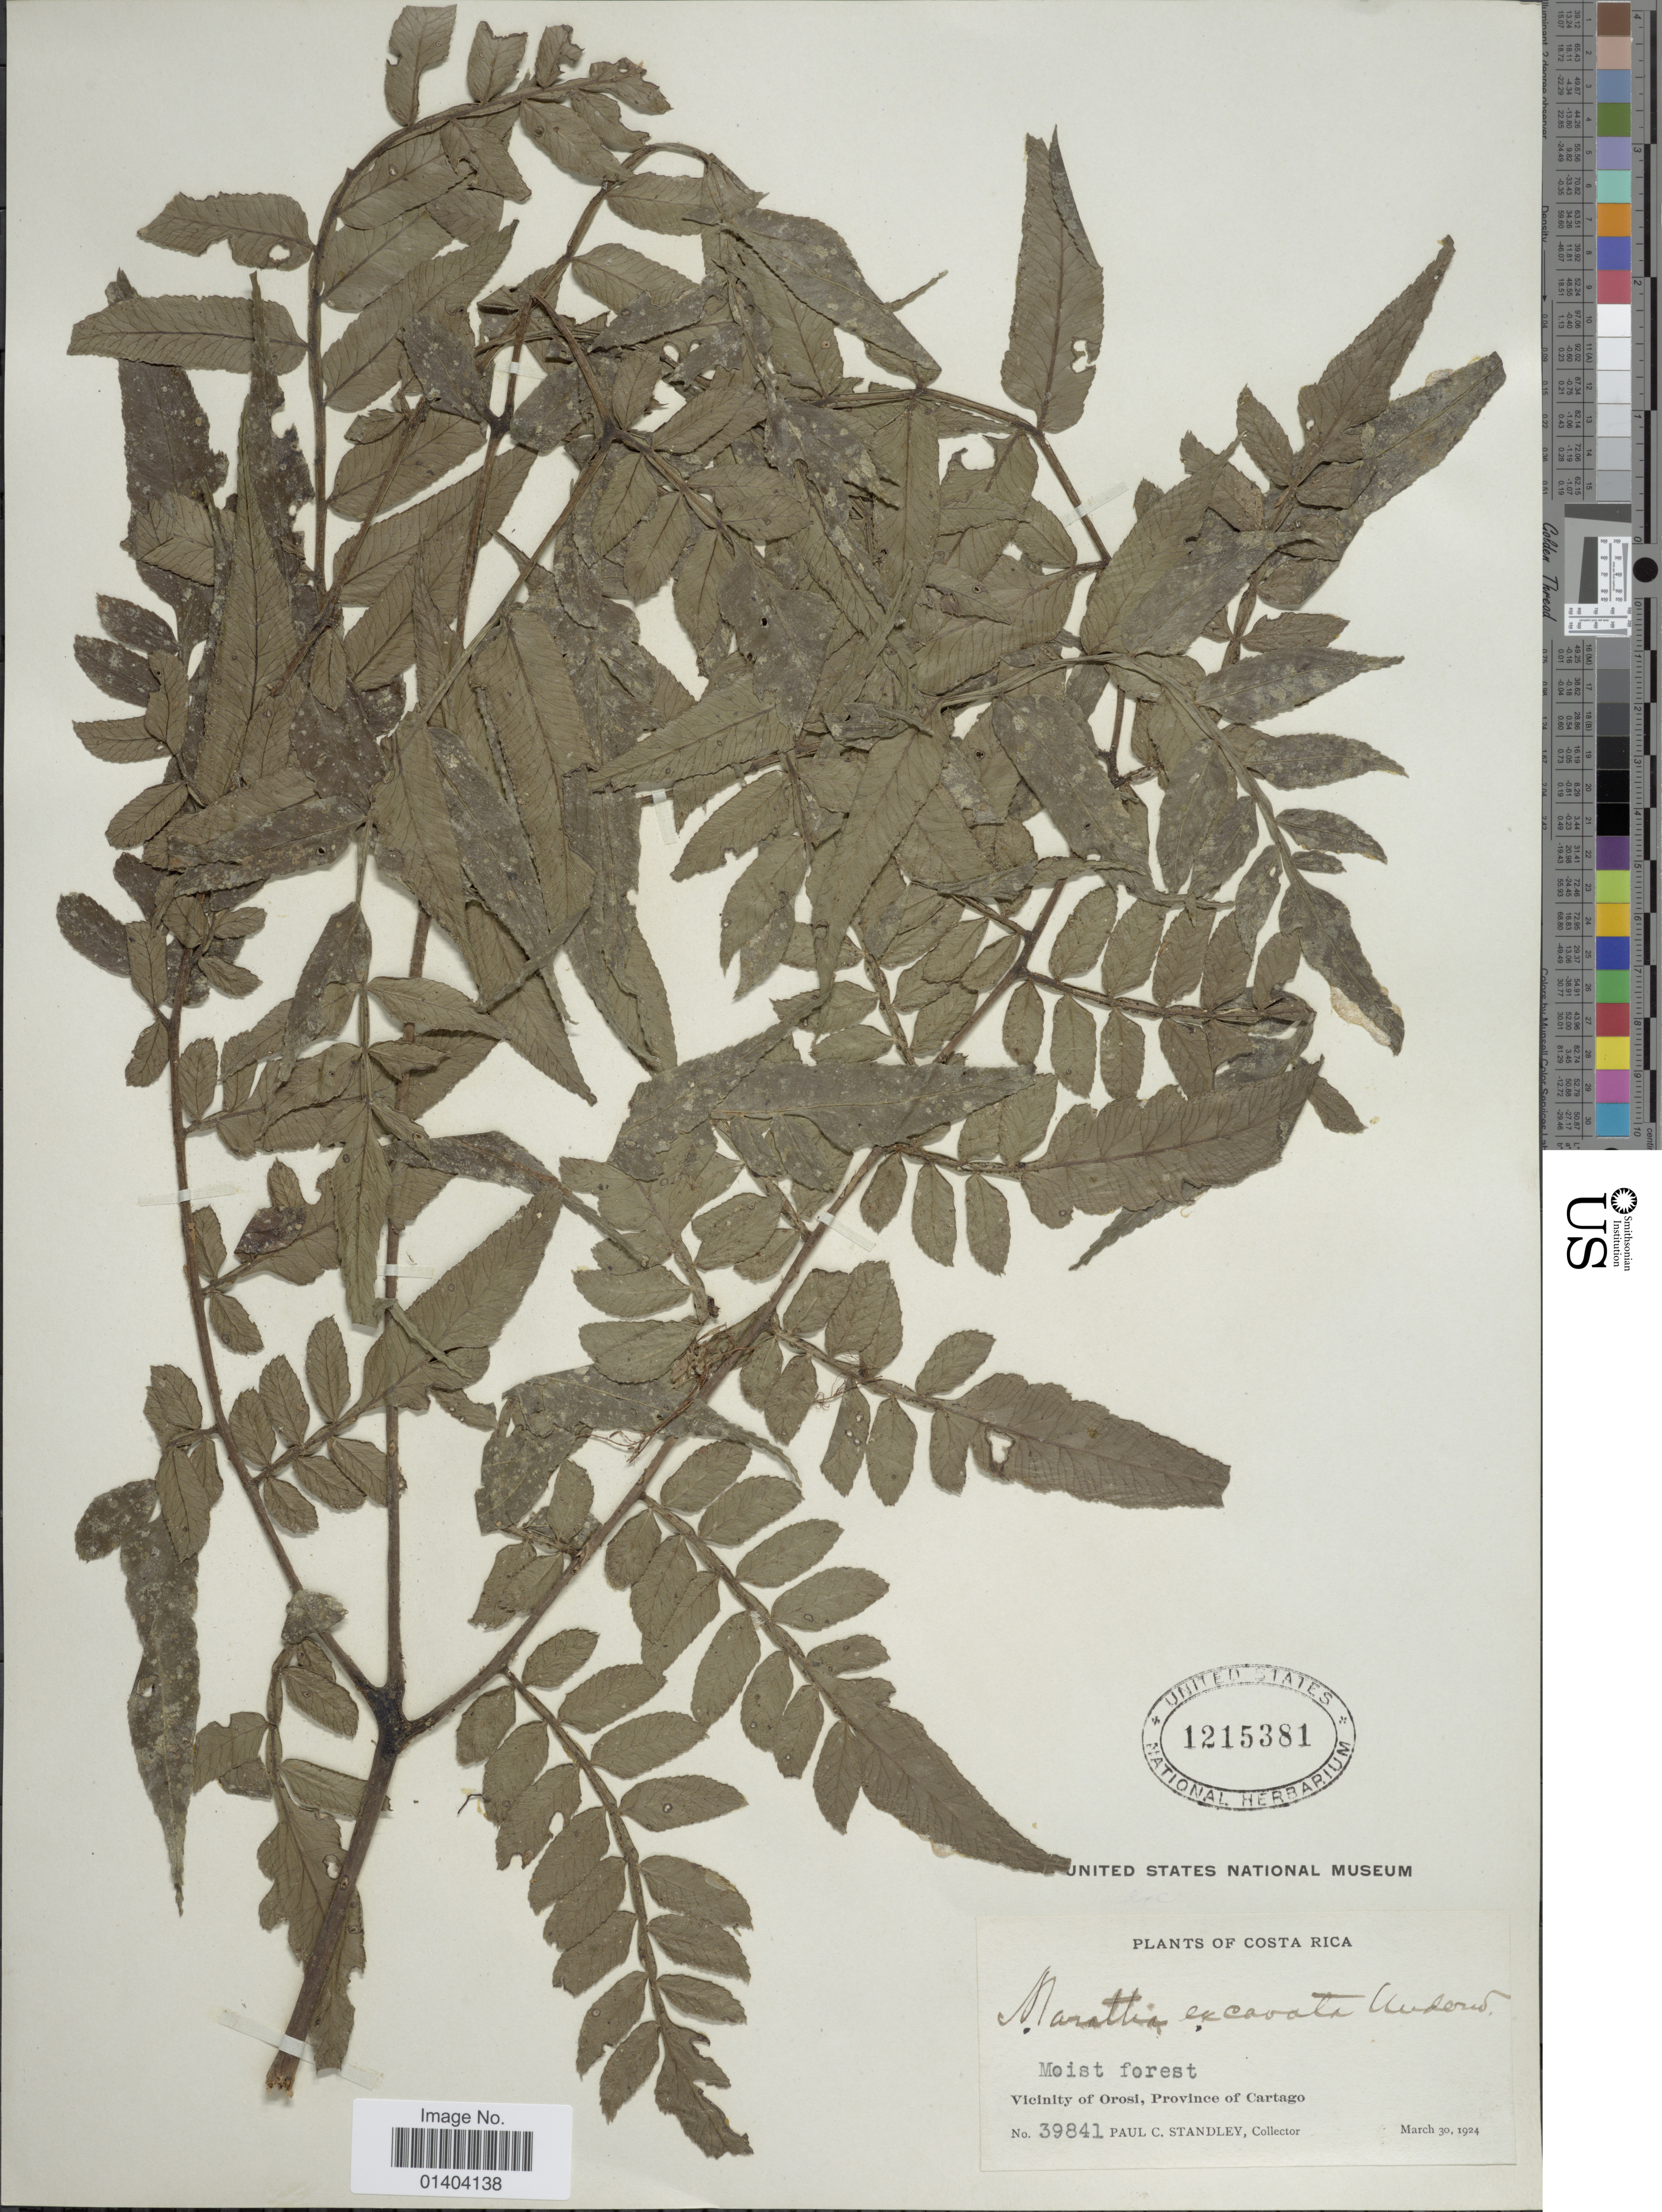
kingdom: Plantae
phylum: Tracheophyta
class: Polypodiopsida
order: Marattiales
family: Marattiaceae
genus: Marattia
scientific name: Marattia excavata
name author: Underw.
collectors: P. C. Standley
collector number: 39841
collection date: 1924-03-30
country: Costa Rica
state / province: Cartago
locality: Vicinity of Orosi, province of Cartago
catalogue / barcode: US 1215381